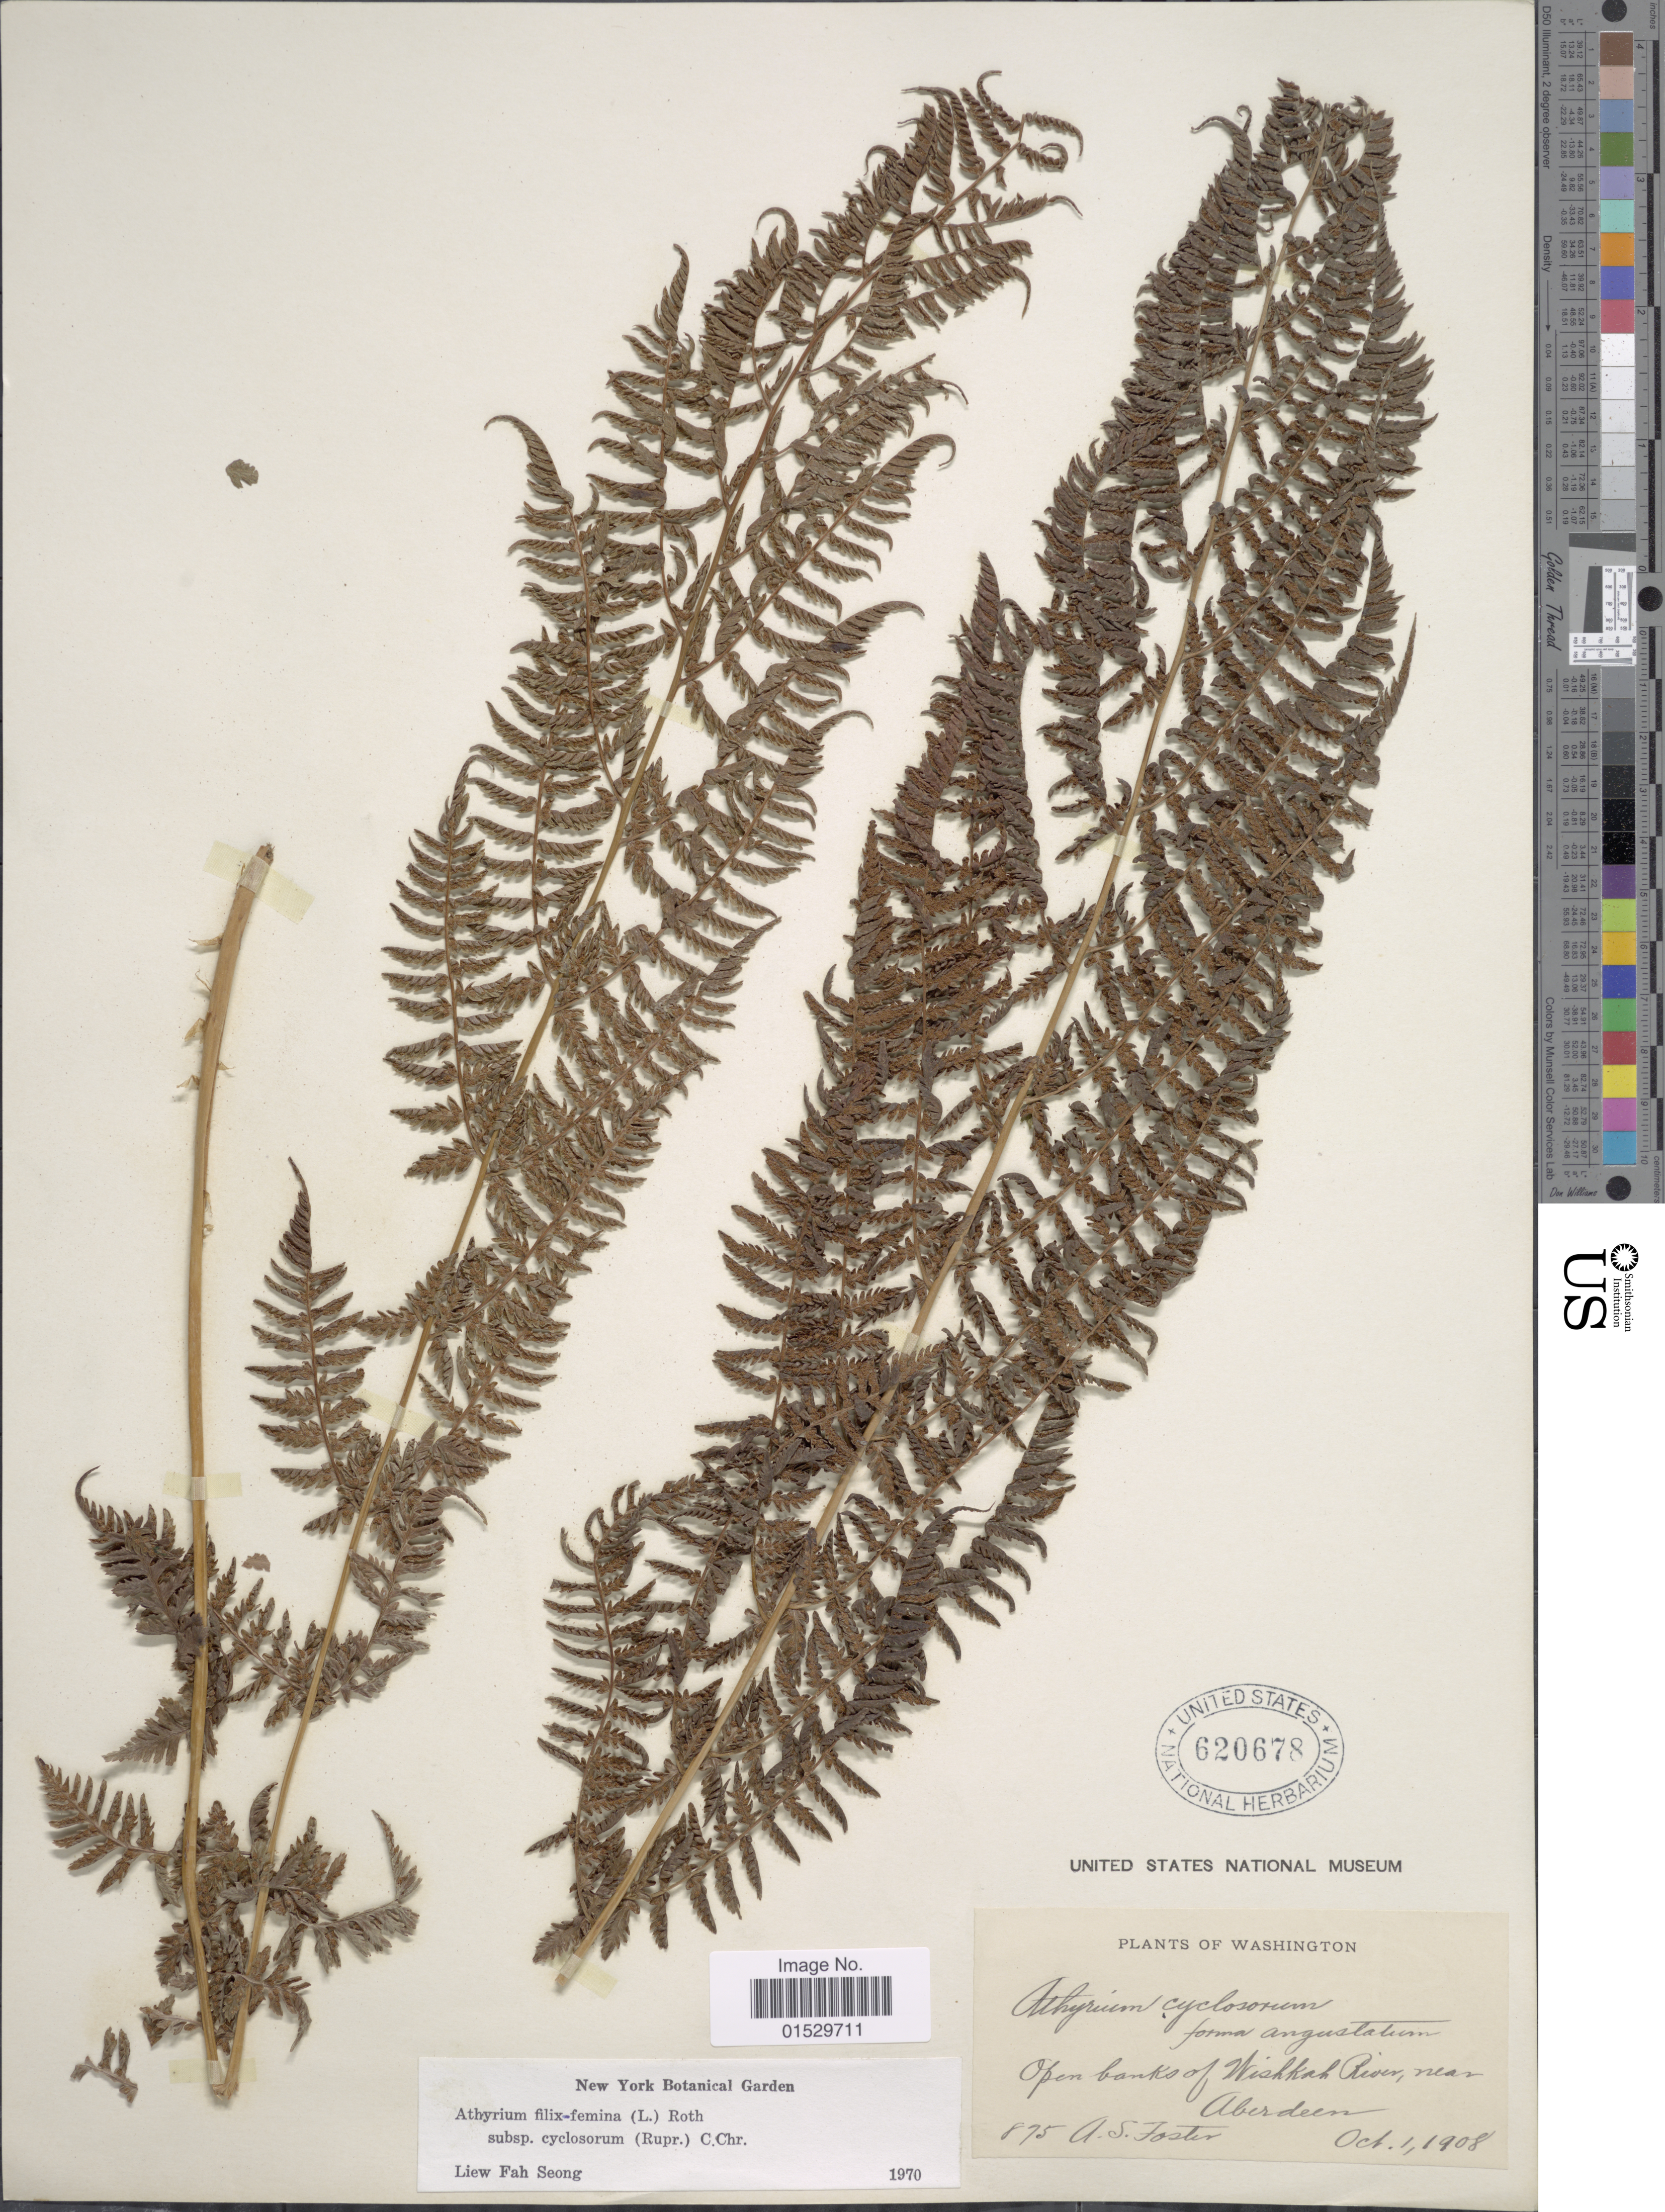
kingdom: Plantae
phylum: Tracheophyta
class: Polypodiopsida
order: Polypodiales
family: Athyriaceae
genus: Athyrium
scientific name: Athyrium filix-femina subsp. cyclosorum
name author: (Rupr.) C. Chr.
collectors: A. S. Foster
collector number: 875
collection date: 1908-10-01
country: United States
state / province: Washington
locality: Open banks of Wishkah River, near Aberdeen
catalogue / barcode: US 620678